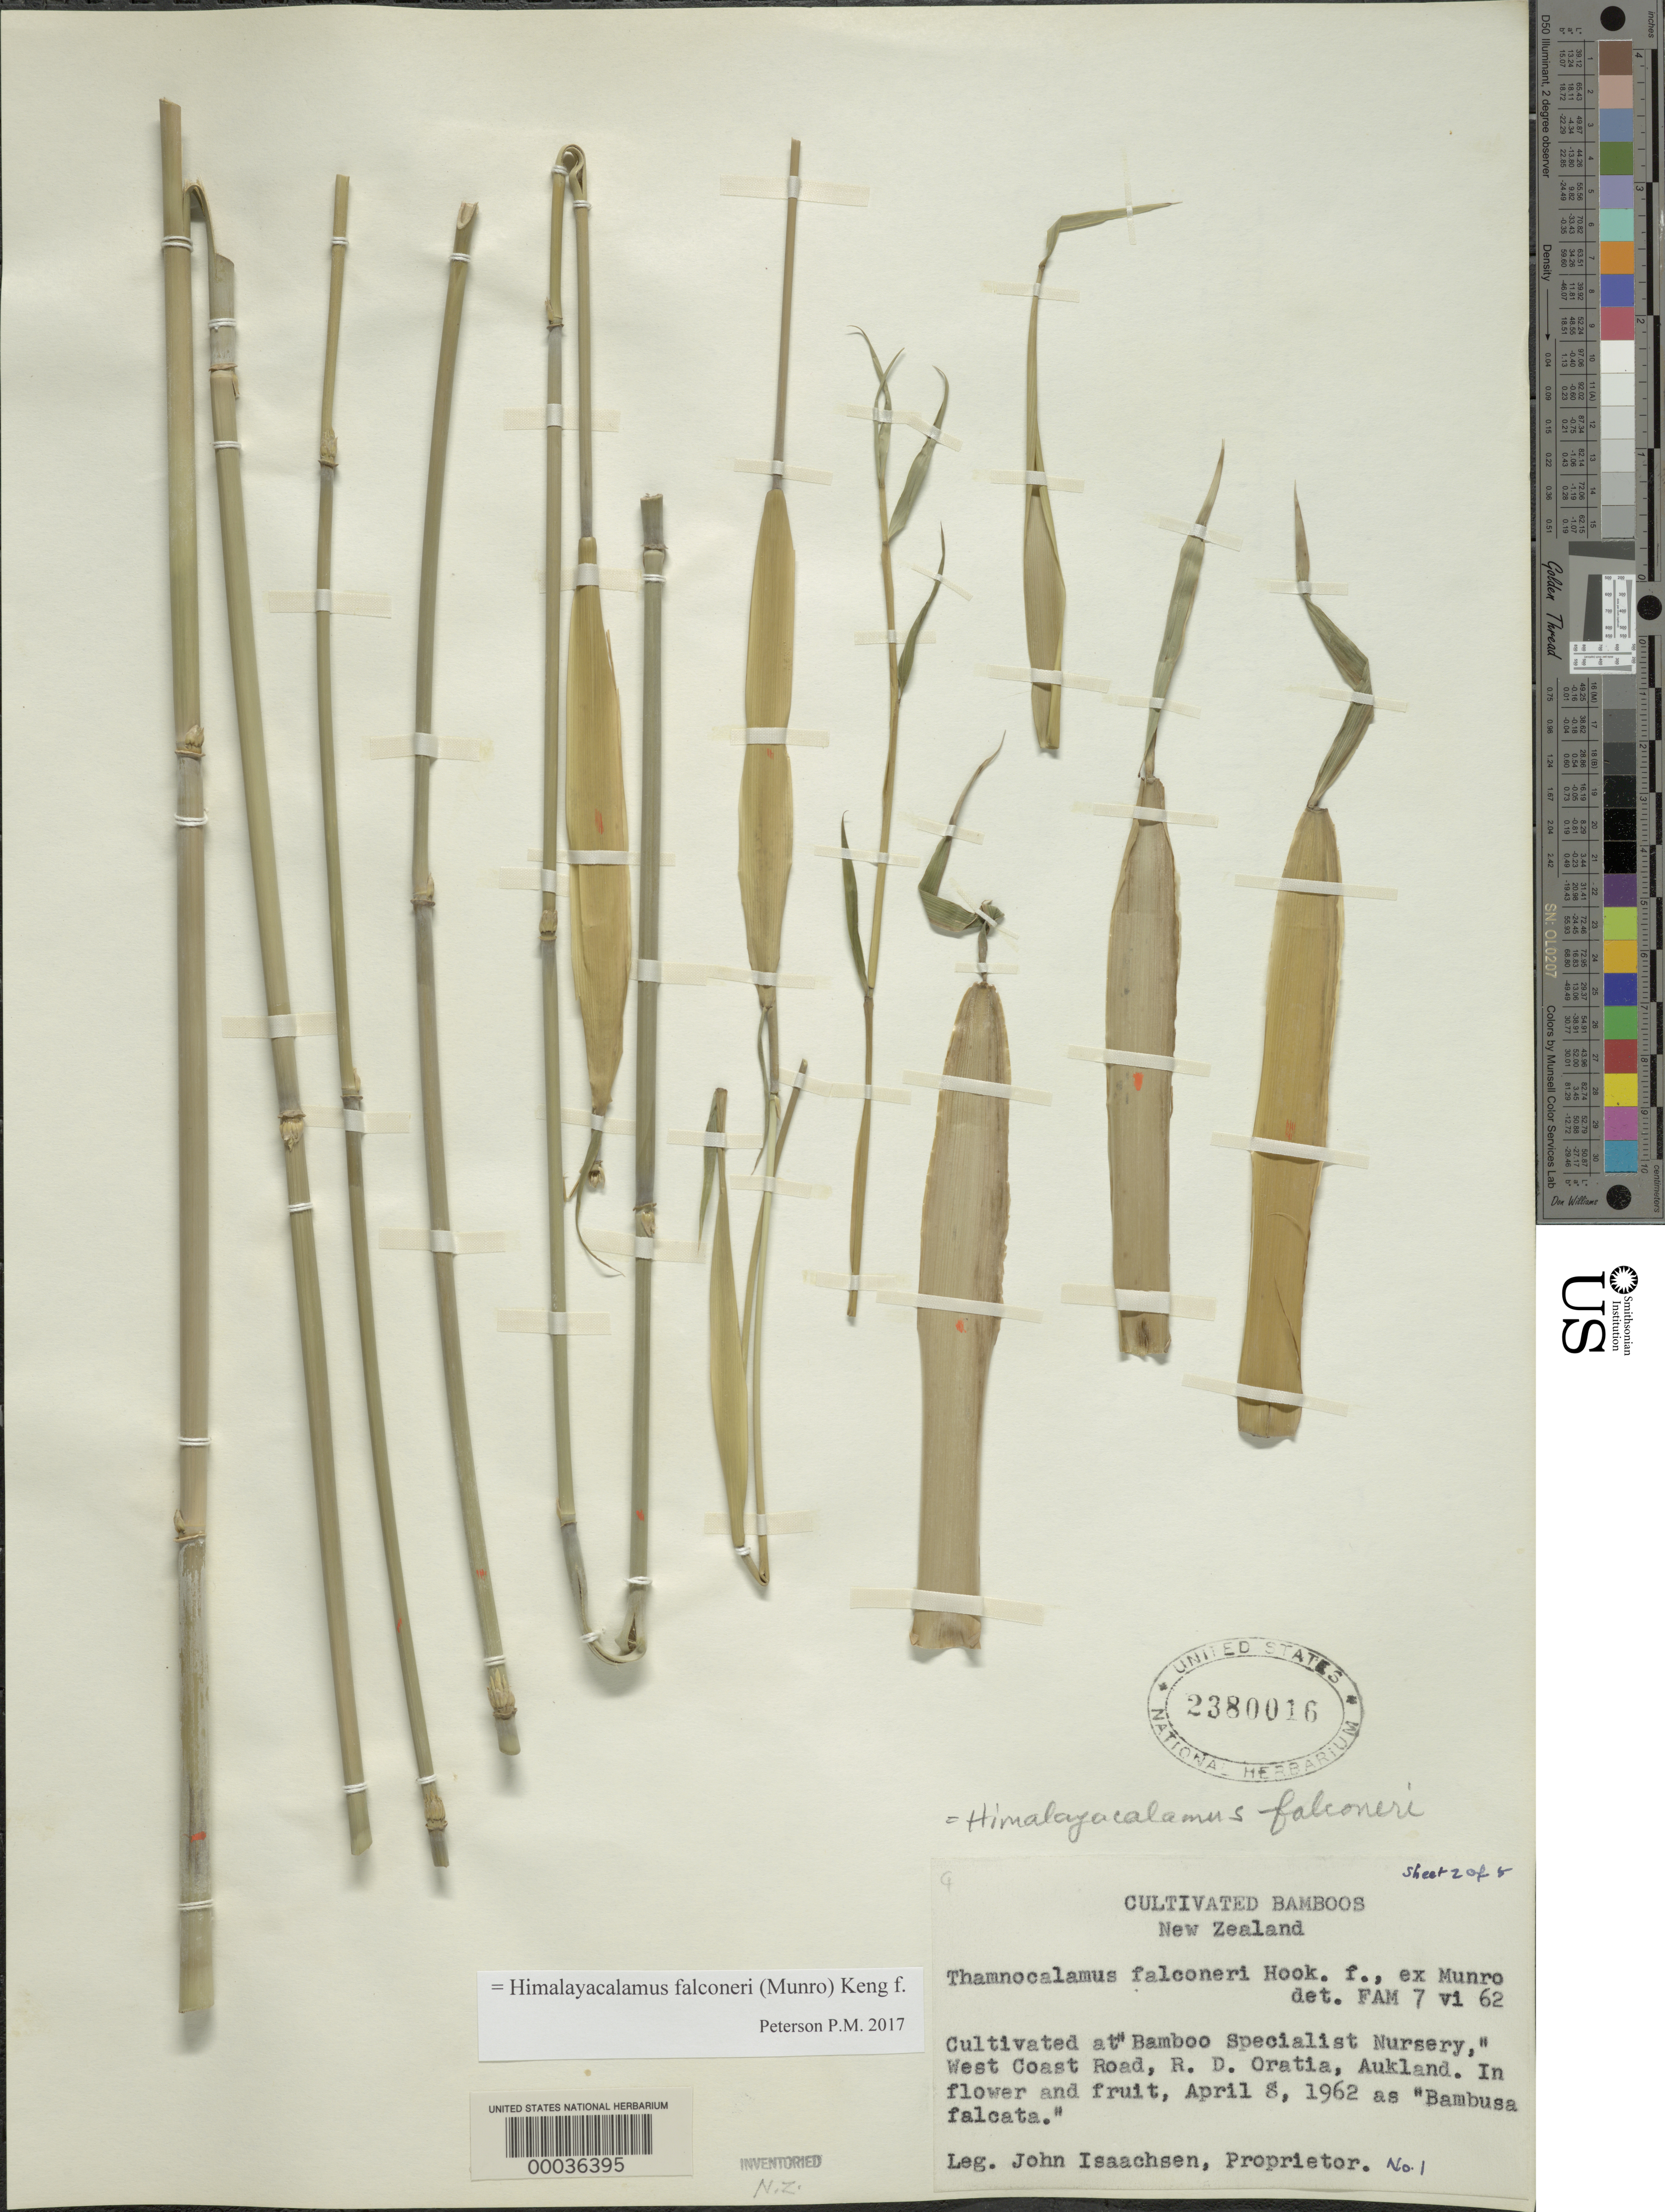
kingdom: Plantae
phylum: Tracheophyta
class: Liliopsida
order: Poales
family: Poaceae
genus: Himalayacalamus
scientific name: Himalayacalamus falconeri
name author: (Munro) Keng f.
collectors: J. Isaachsen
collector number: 1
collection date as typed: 08 Apr 1962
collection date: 1962-04-08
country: New Zealand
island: North Island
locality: "bamboo specialist nursery," oratia, auckland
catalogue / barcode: US 2380016